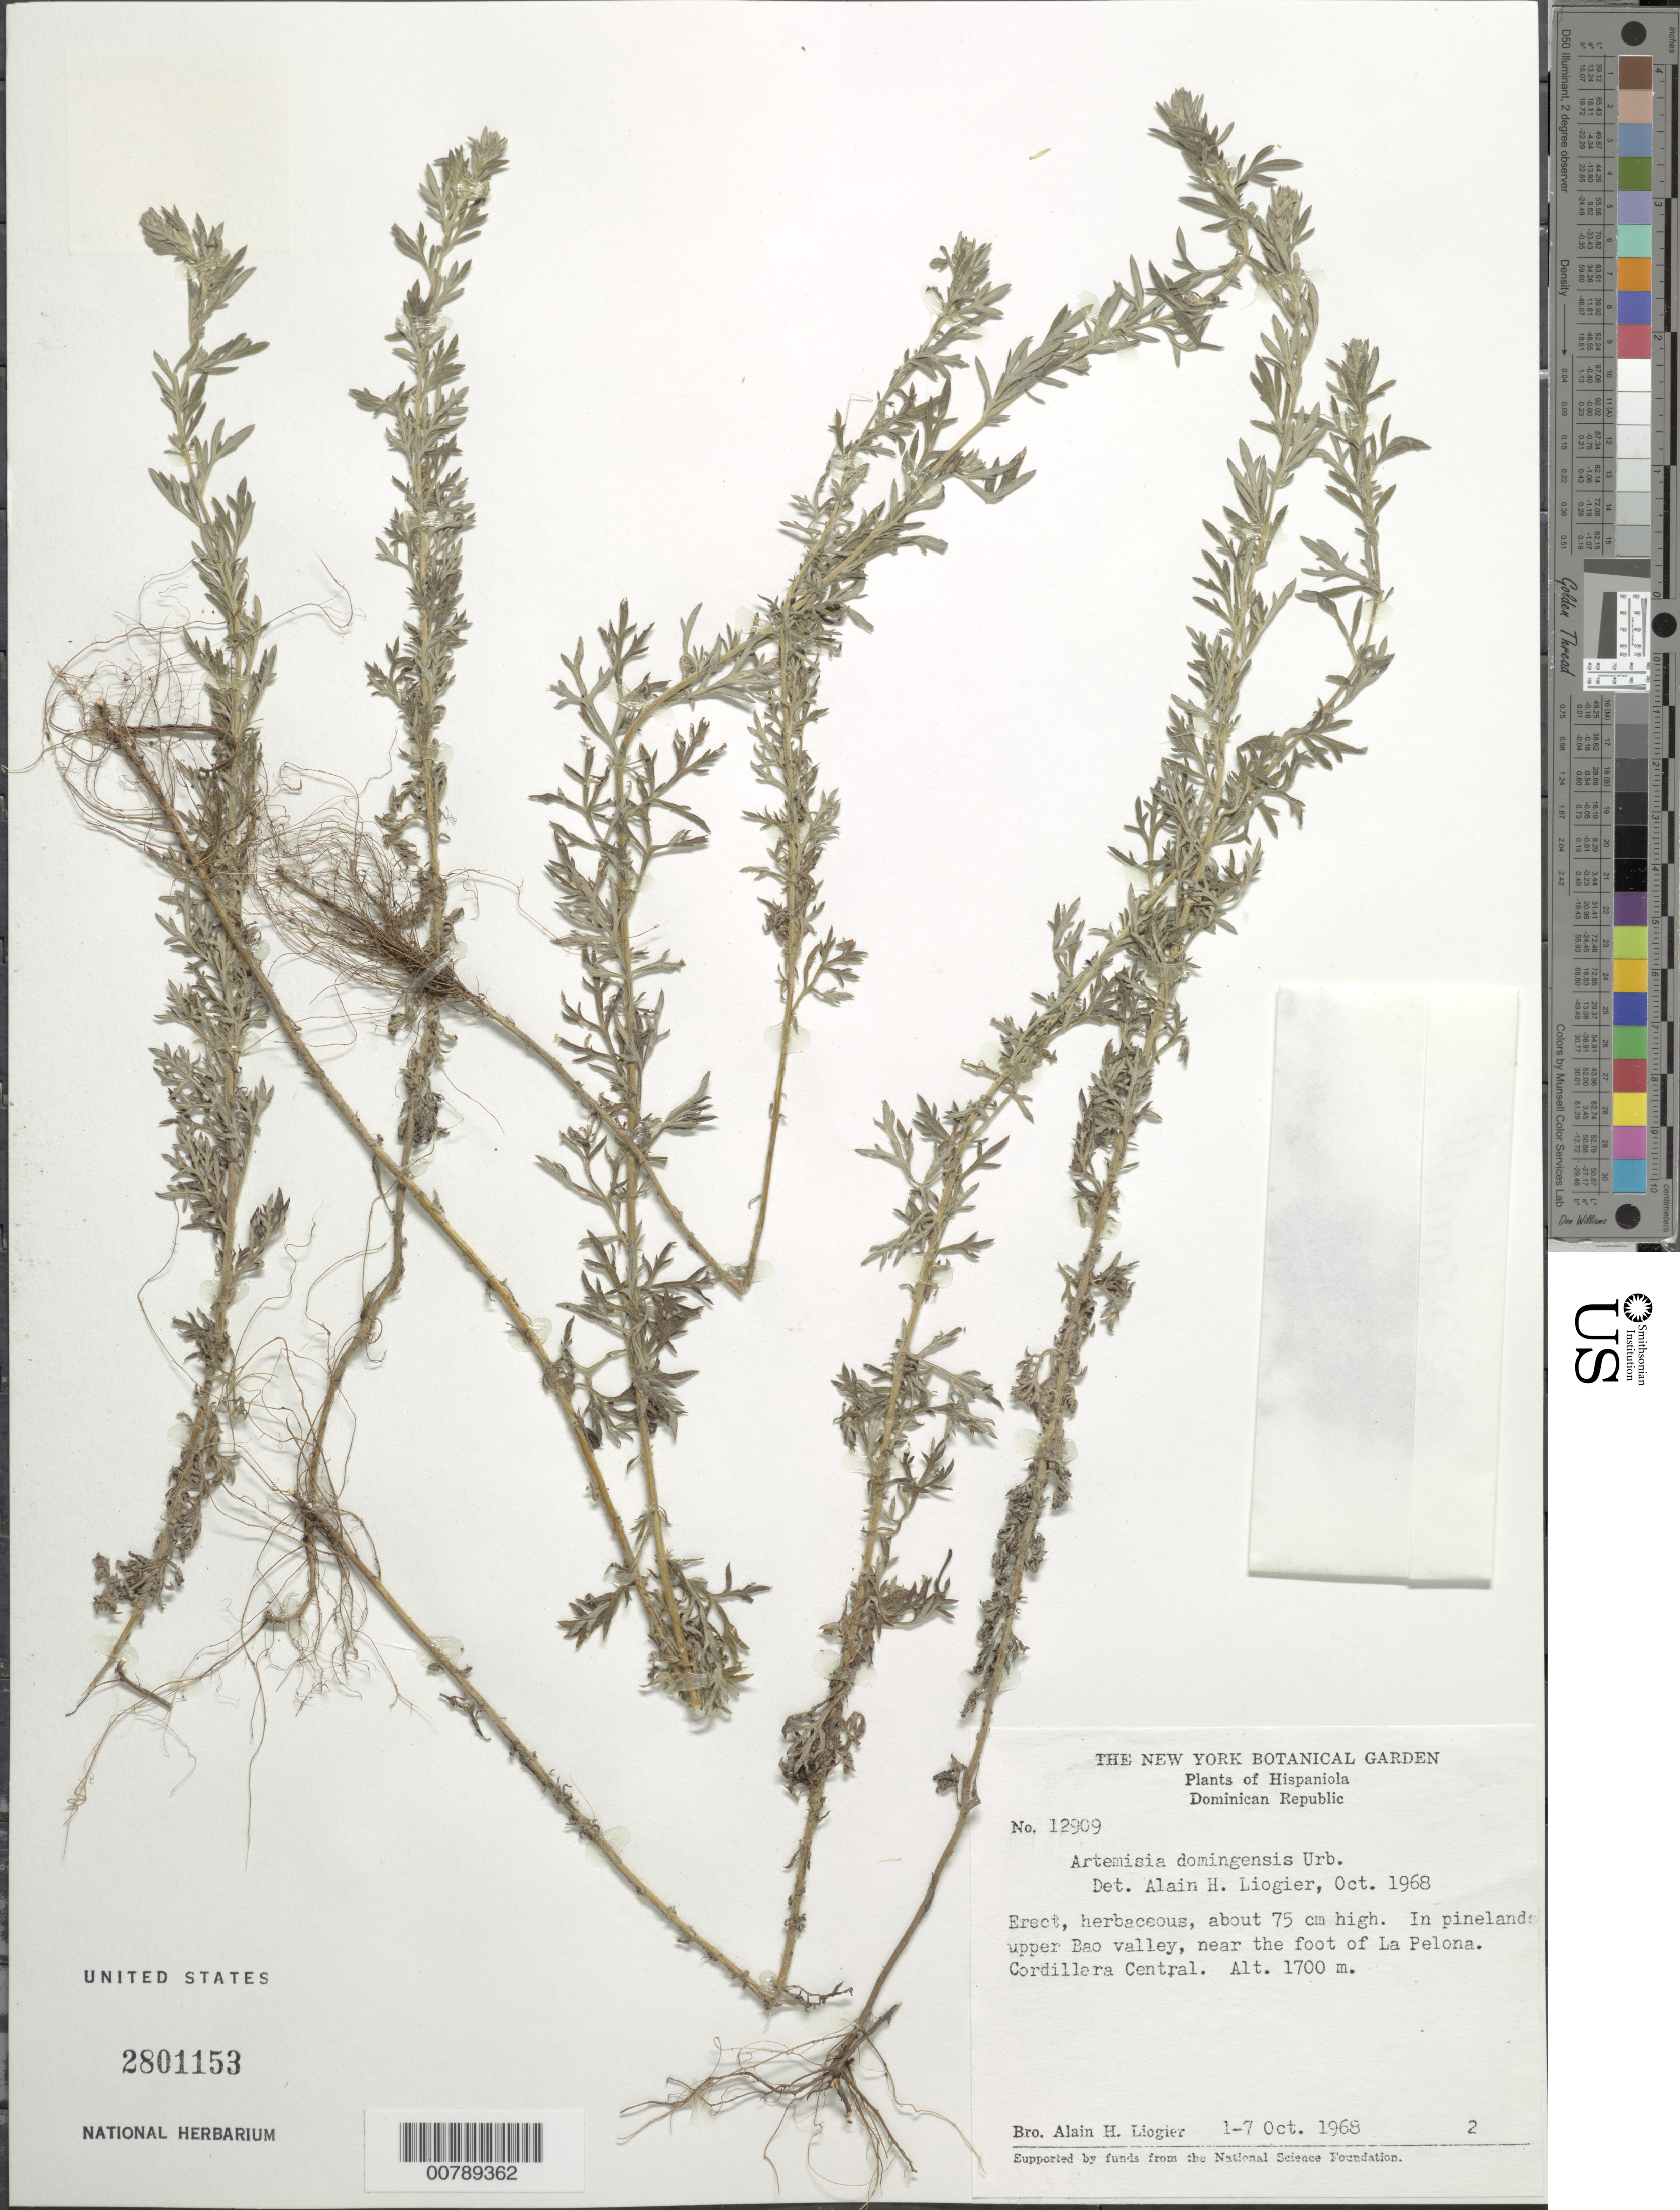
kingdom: Plantae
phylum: Tracheophyta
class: Magnoliopsida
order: Asterales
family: Asteraceae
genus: Artemisia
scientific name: Artemisia domingensis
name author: Urb.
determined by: Liogier, Alain H.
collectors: A. H. Liogier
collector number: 12909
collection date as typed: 01 Oct 1968 to 07 Oct 1968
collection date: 1968-10-01/1968-10-07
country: Dominican Republic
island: Hispaniola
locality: In pinelands, upper Bao valley, near the foot of La Pelona. Cordillera Central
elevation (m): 1700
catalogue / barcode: US 2801153